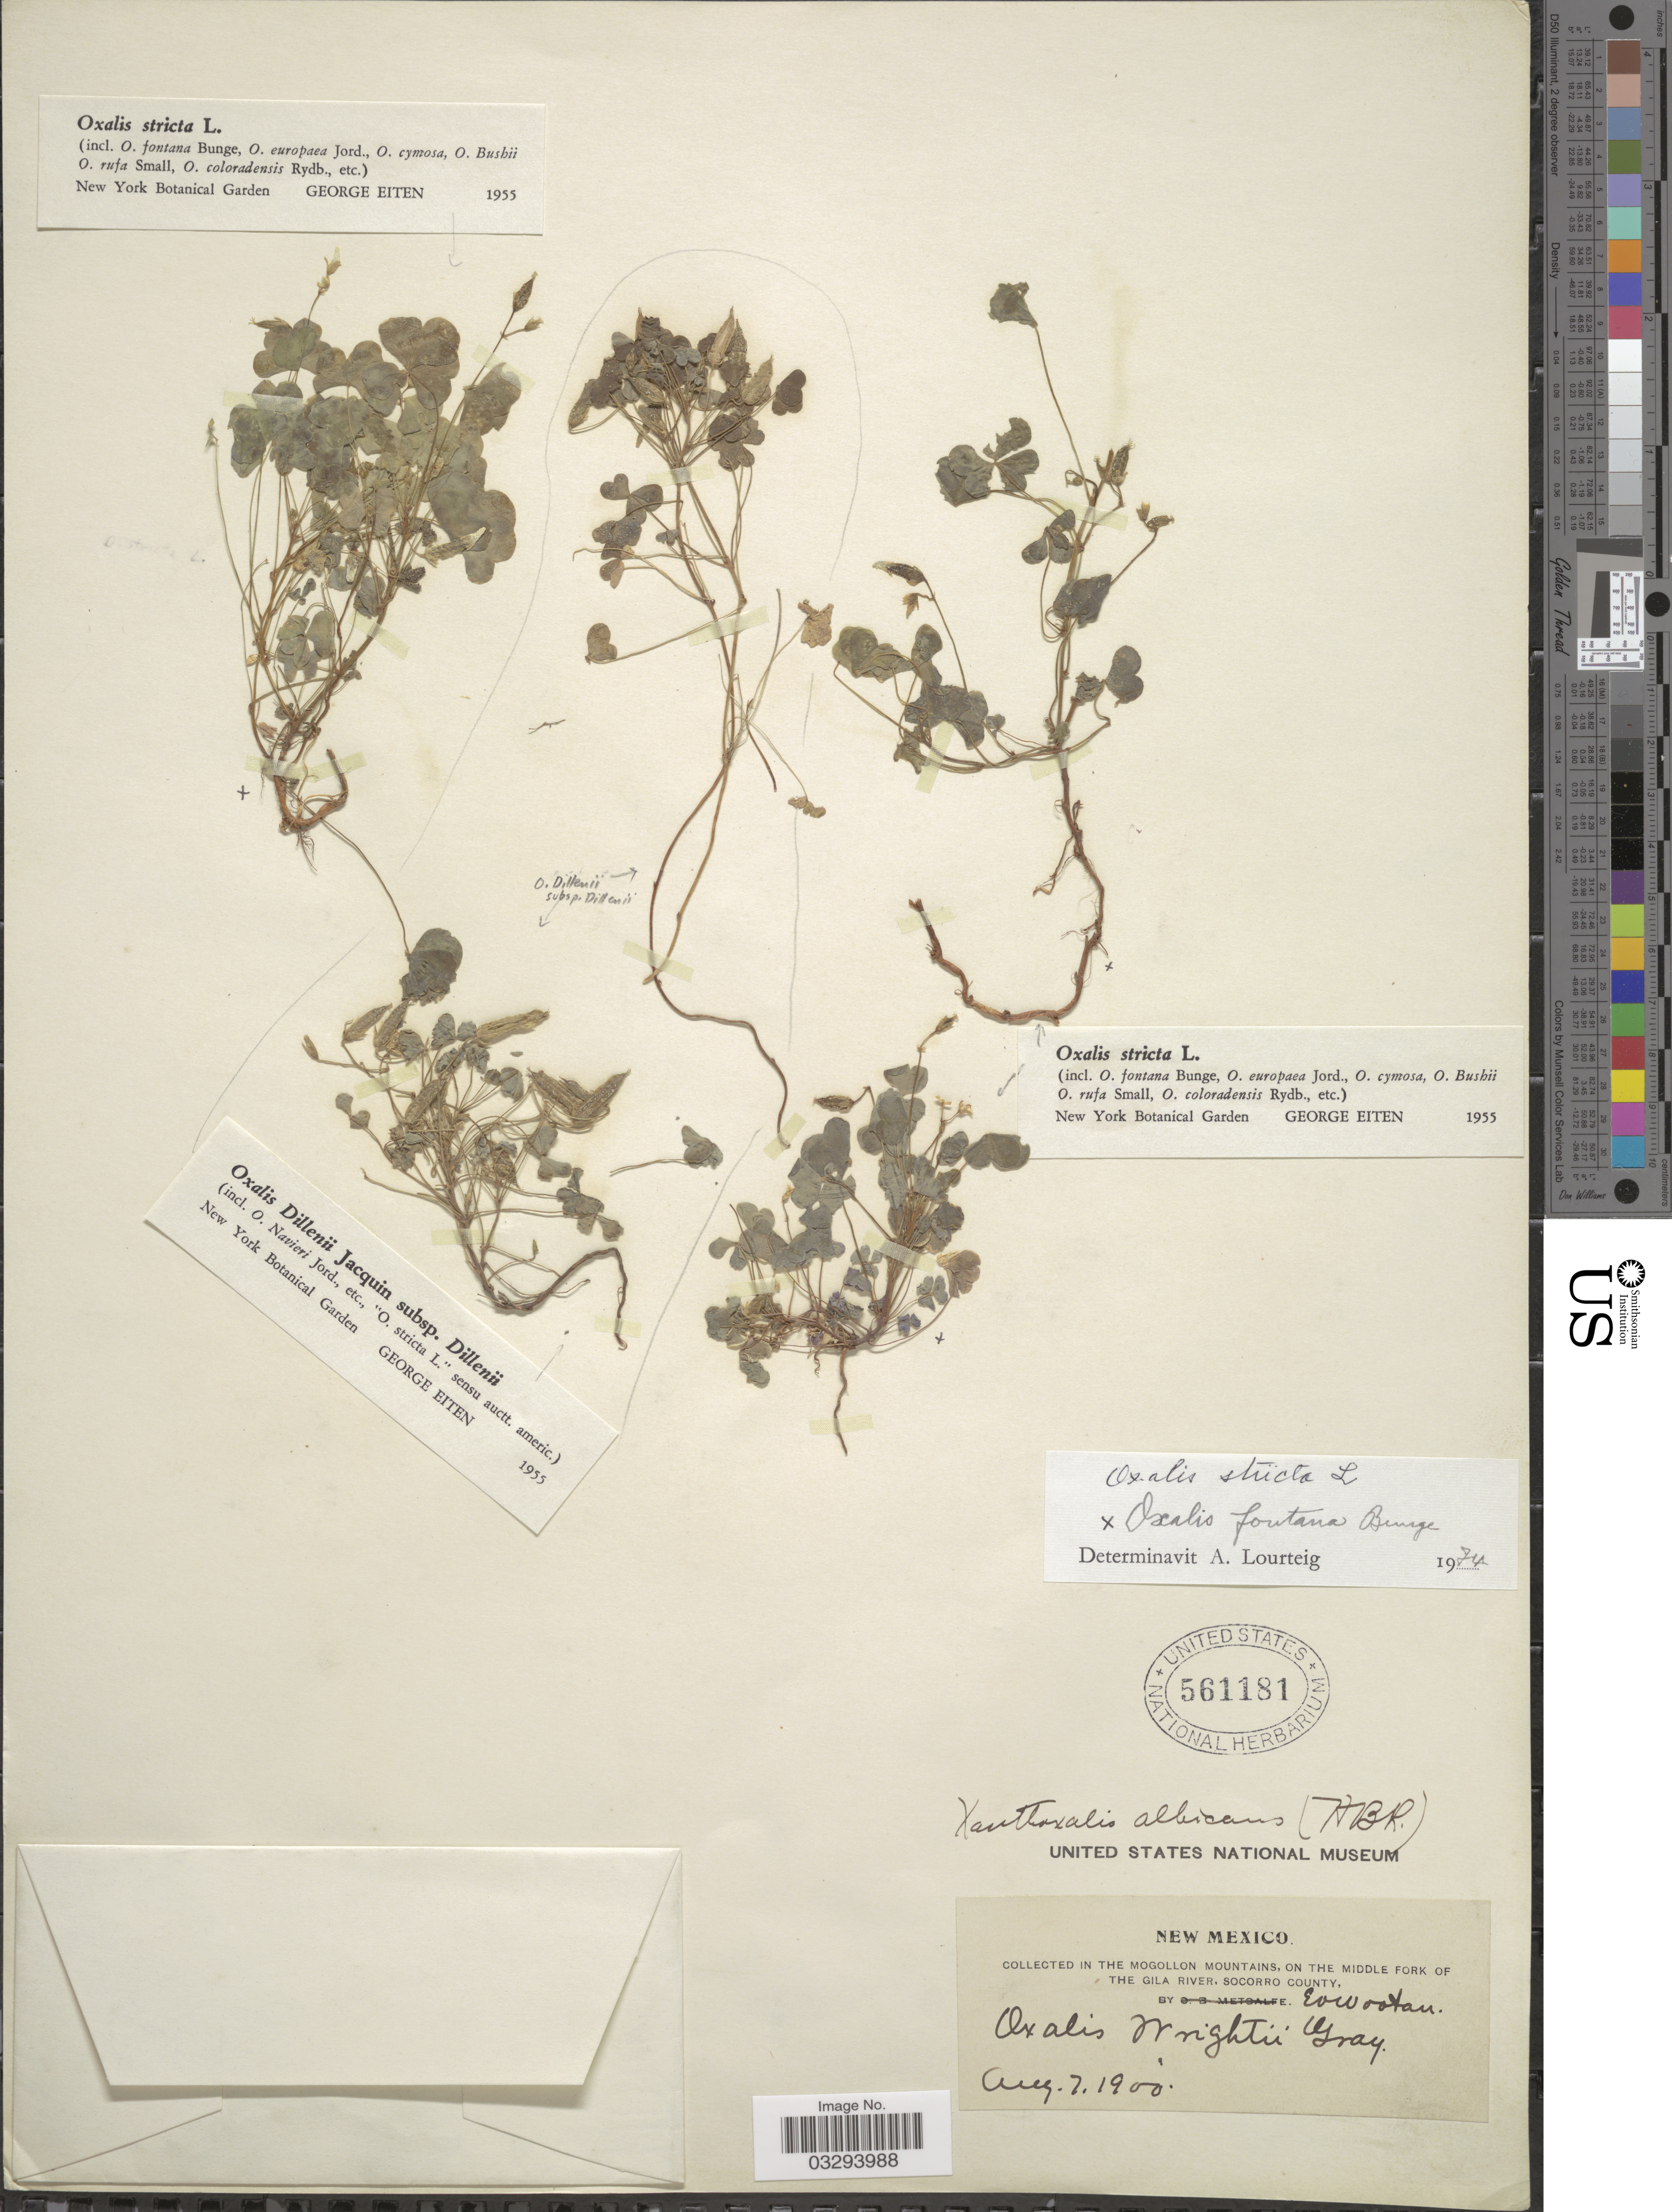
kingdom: Plantae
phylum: Tracheophyta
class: Magnoliopsida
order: Oxalidales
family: Oxalidaceae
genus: Oxalis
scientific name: Oxalis stricta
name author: L.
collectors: E. O. Wooton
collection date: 1900-08-07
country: United States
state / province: New Mexico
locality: In the Mogollon Mountains, on the Middle Fork of the Gila River, Socorro County.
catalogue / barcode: US 561181